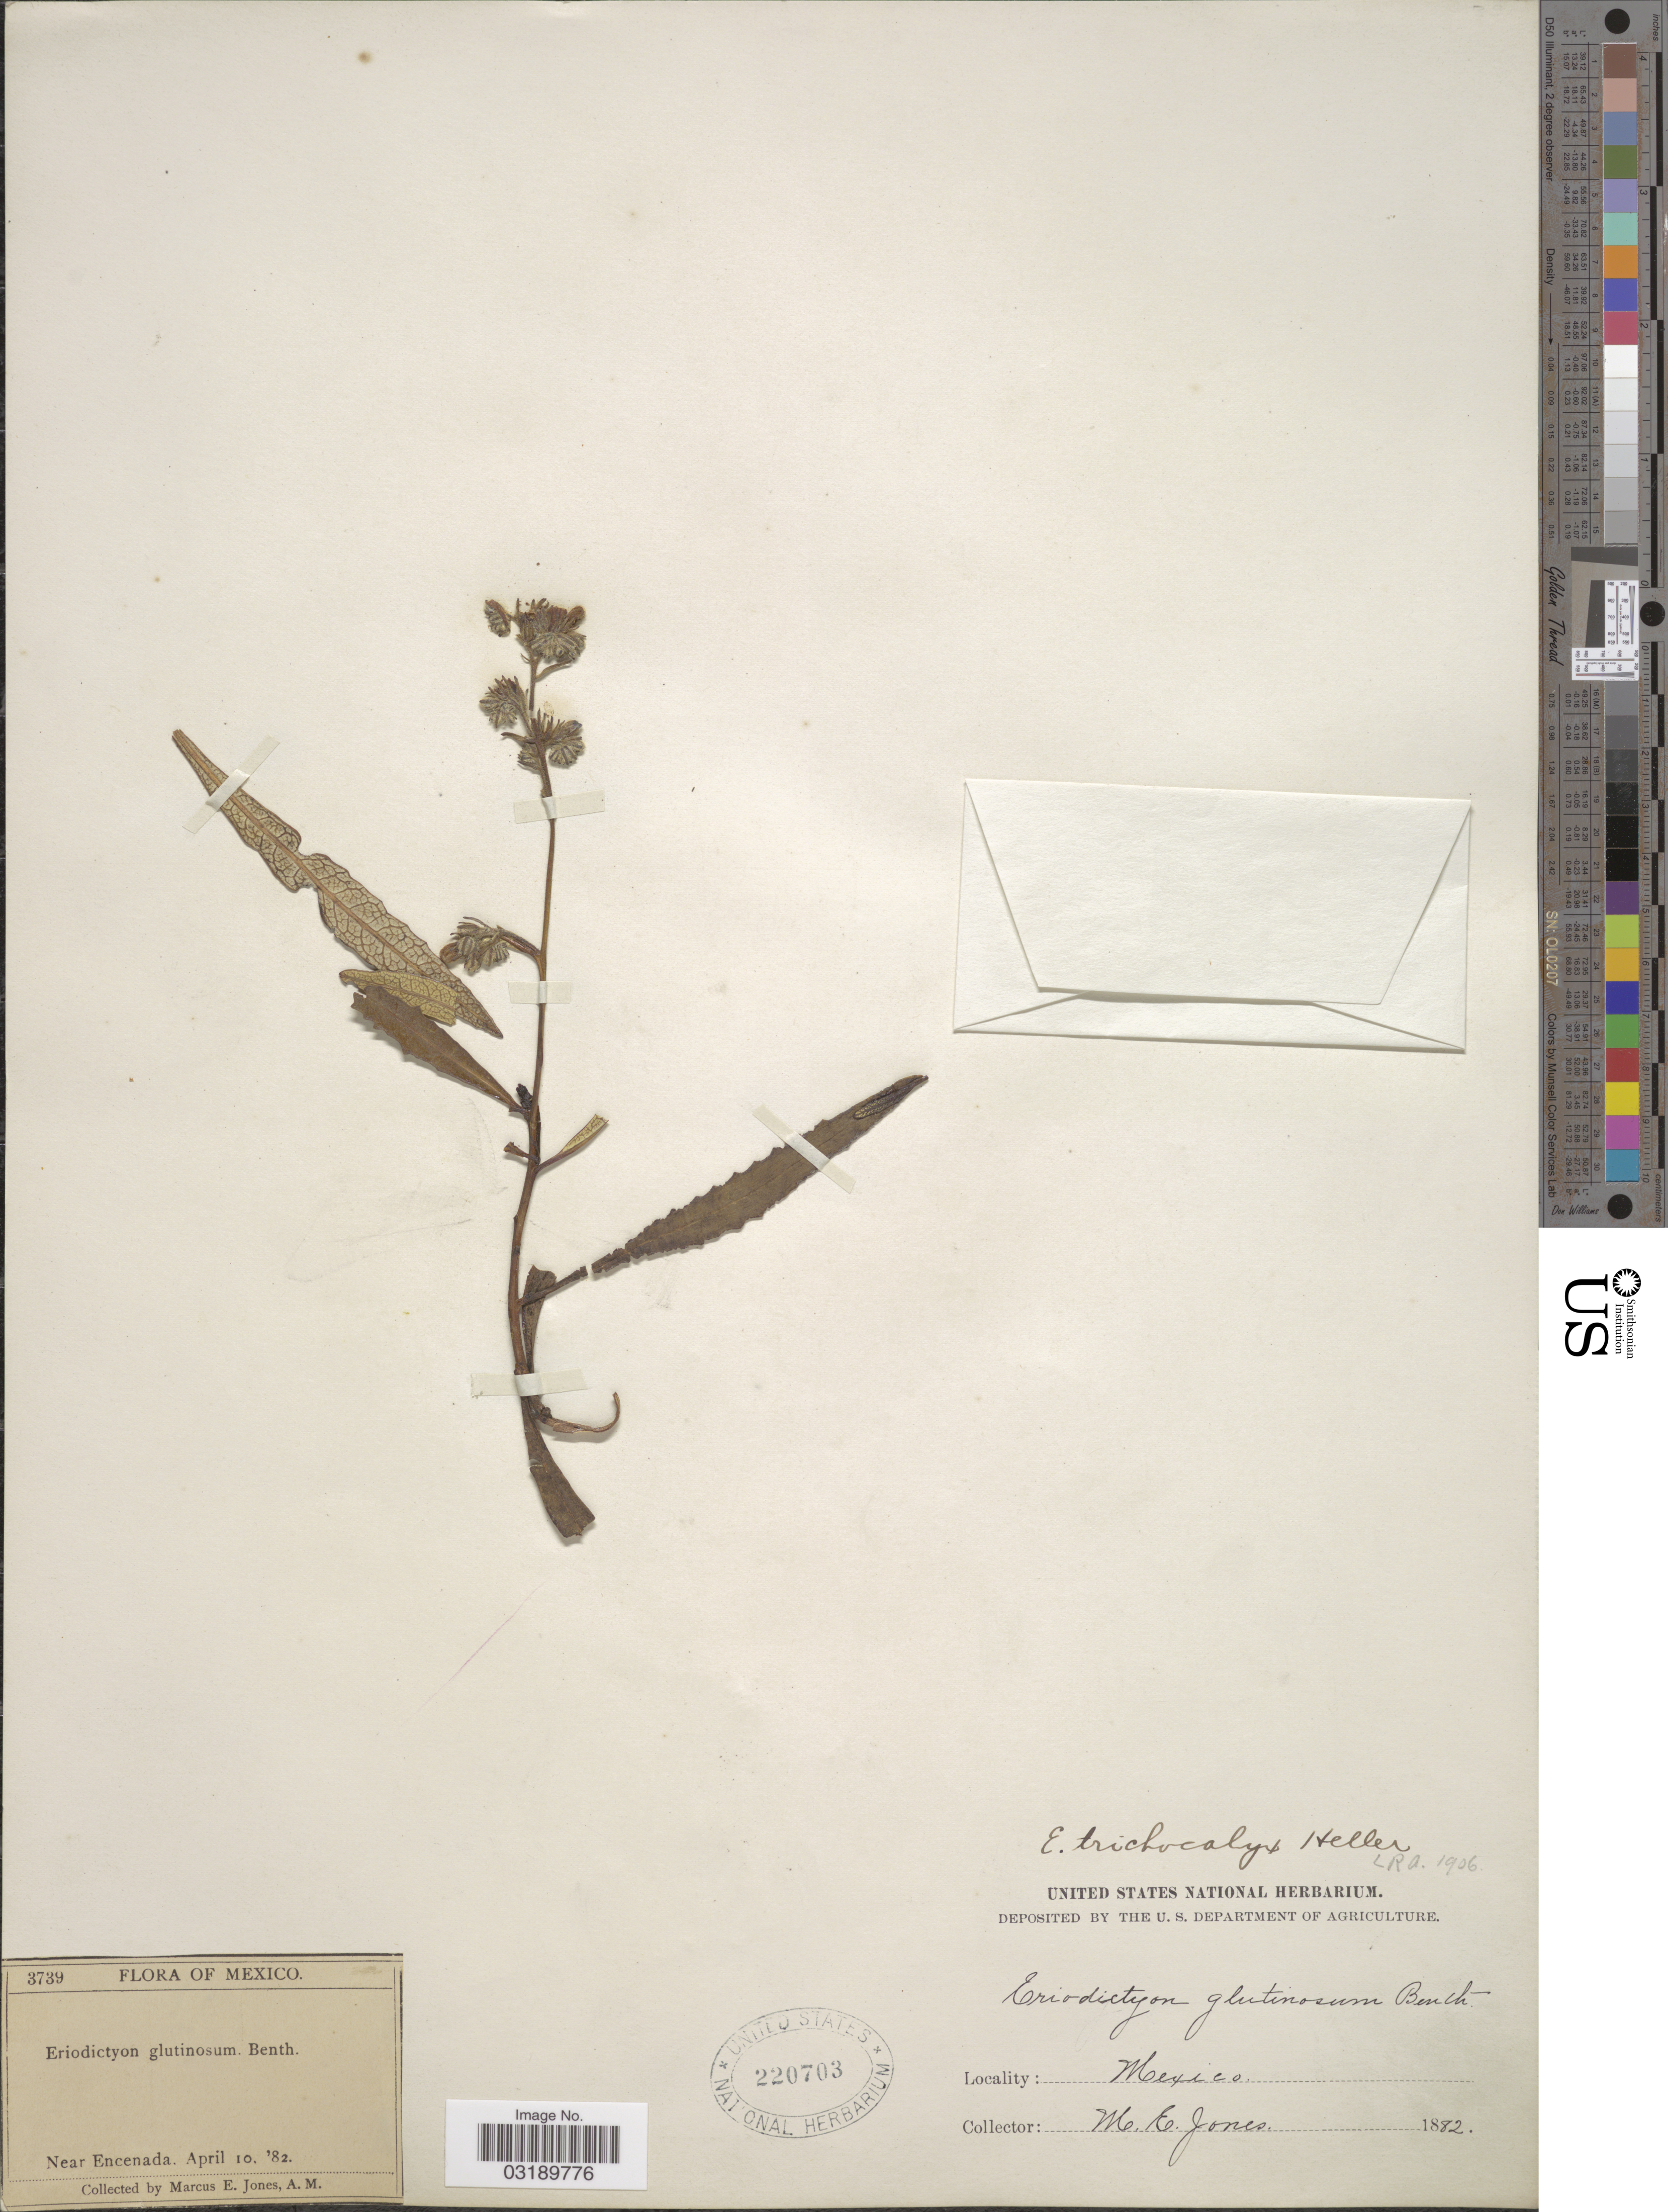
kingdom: Plantae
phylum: Tracheophyta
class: Magnoliopsida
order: Boraginales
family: Namaceae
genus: Eriodictyon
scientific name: Eriodictyon trichocalyx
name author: A. Heller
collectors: M. E. Jones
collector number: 3739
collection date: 1882-04-10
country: Mexico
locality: Near Encenada.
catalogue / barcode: US 220703